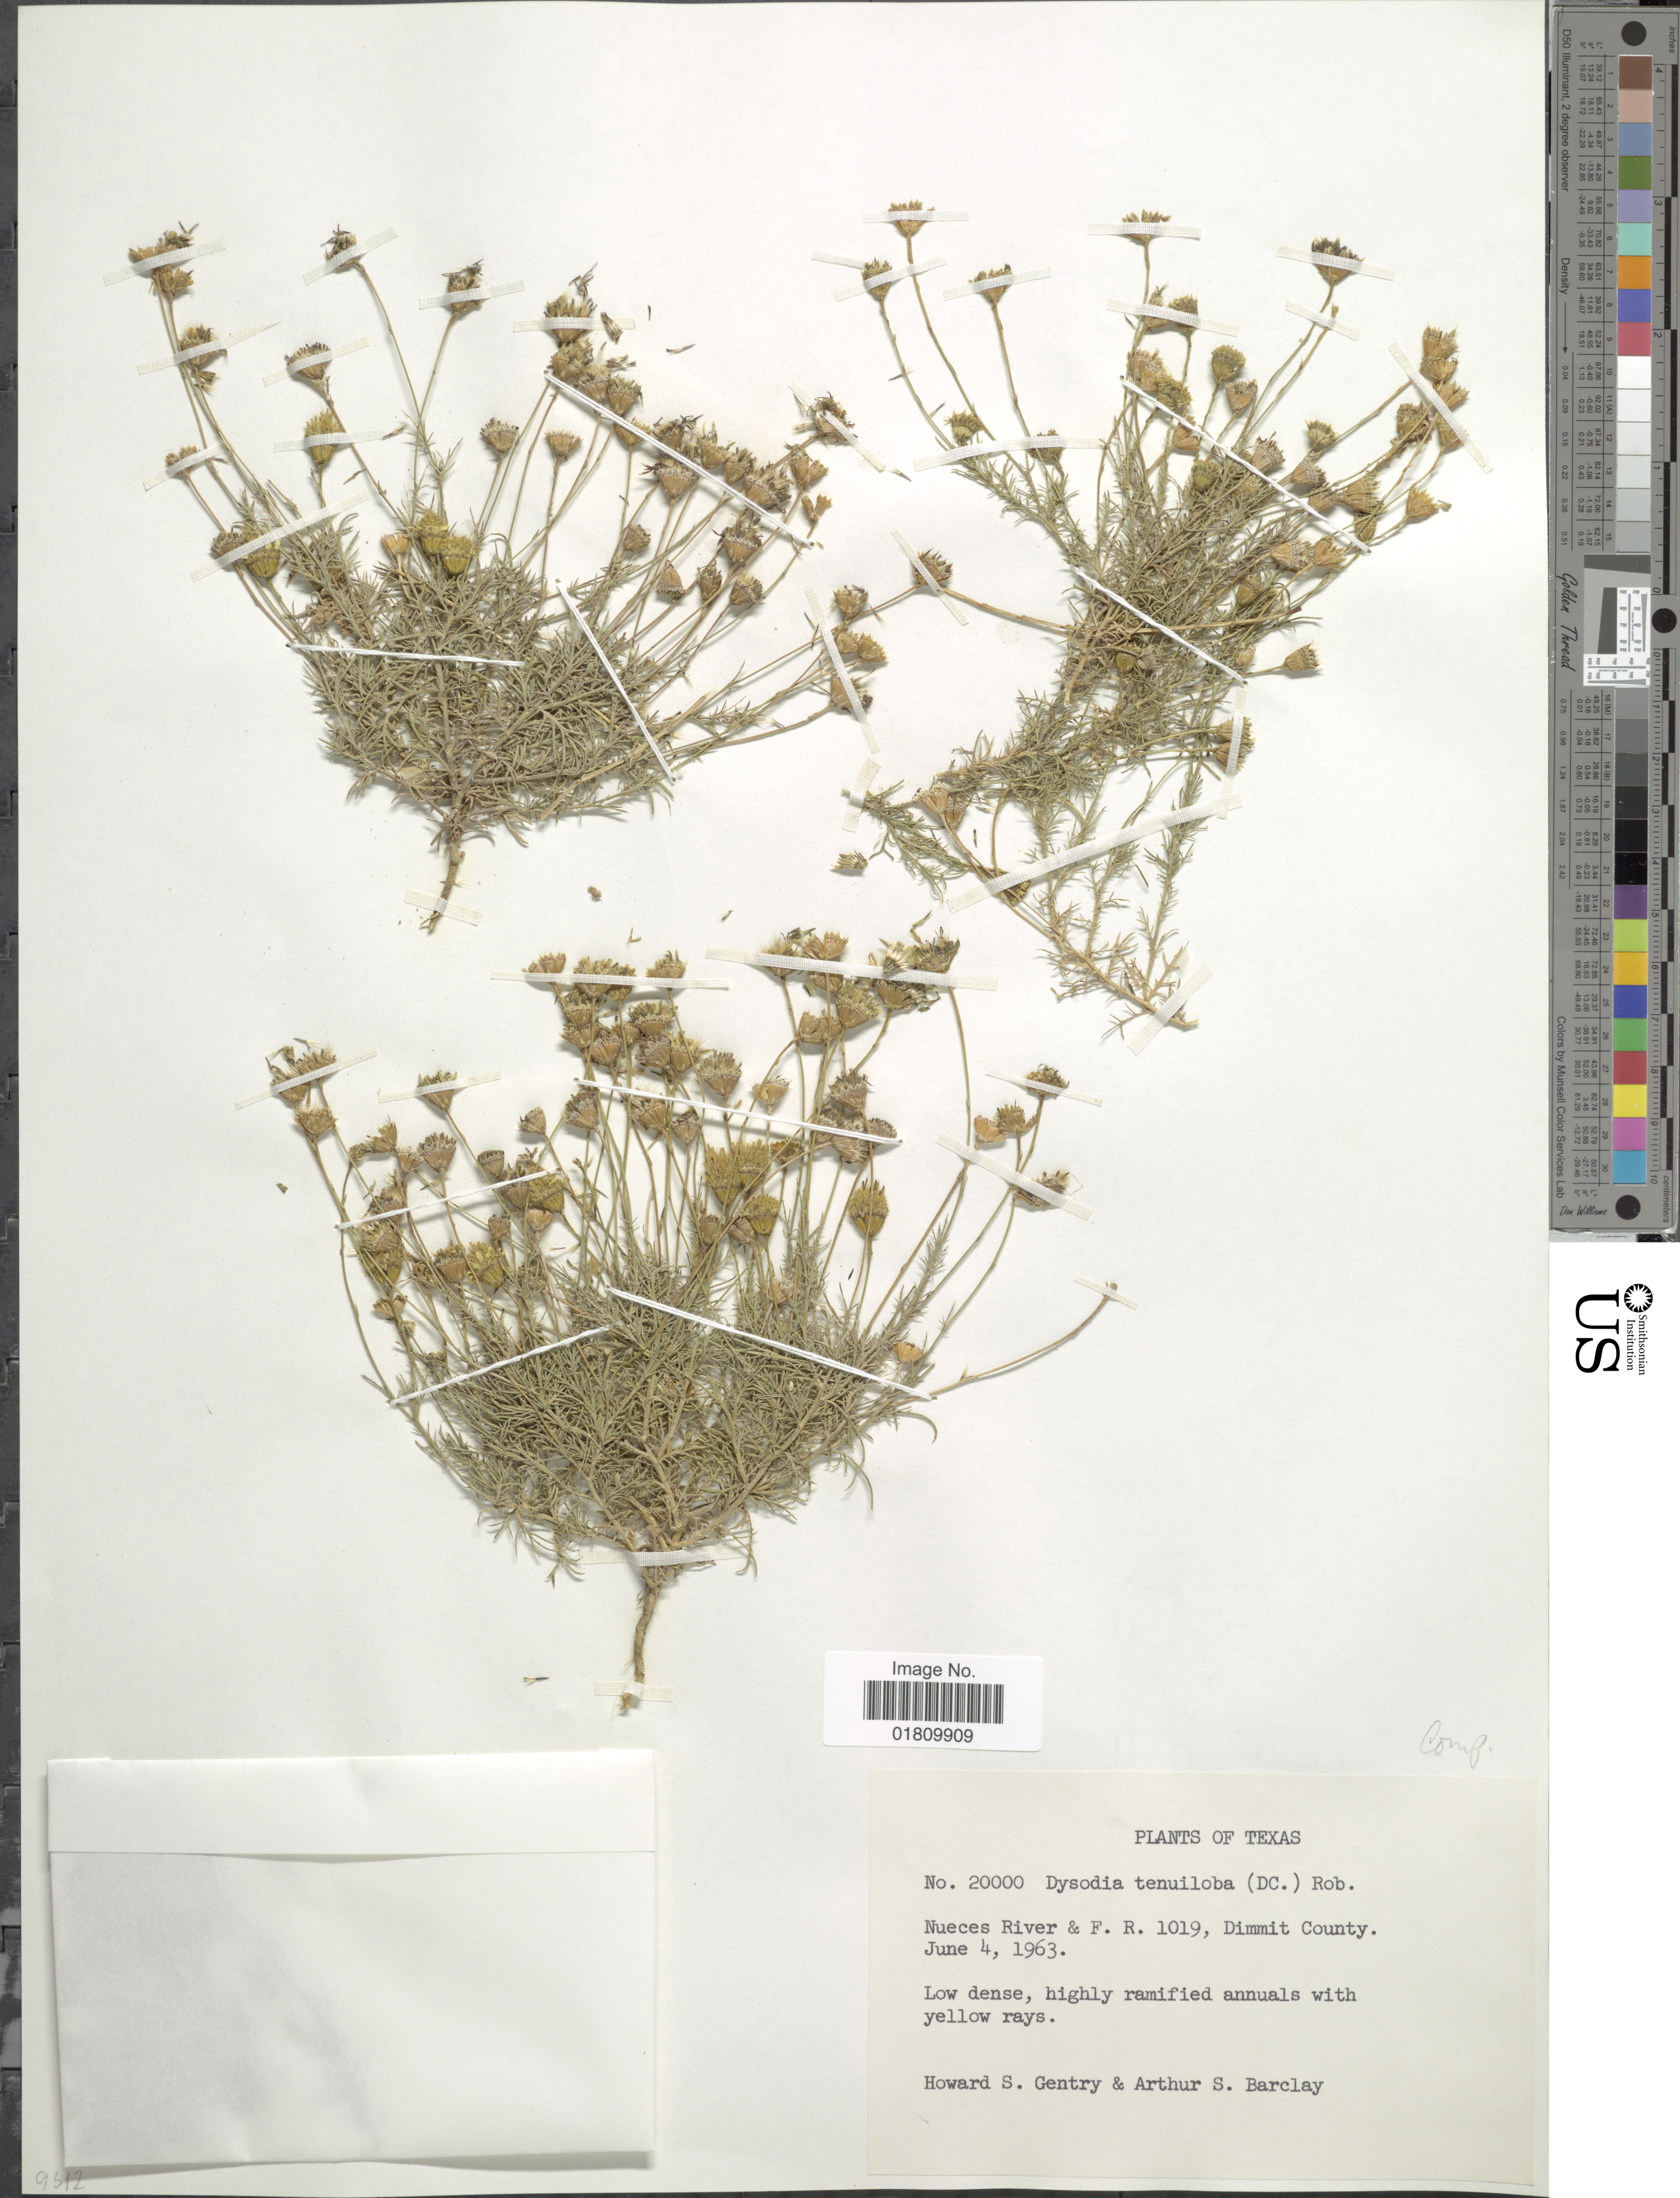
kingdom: Plantae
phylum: Tracheophyta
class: Magnoliopsida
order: Asterales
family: Asteraceae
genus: Thymophylla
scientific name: Thymophylla tenuiloba var. tenuiloba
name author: (DC.) Small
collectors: H. S. Gentry & A. S. Barclay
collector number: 2000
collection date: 1963-06-04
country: United States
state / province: Texas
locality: Nueces River, F.R. 1019, Dimmit County, low dense